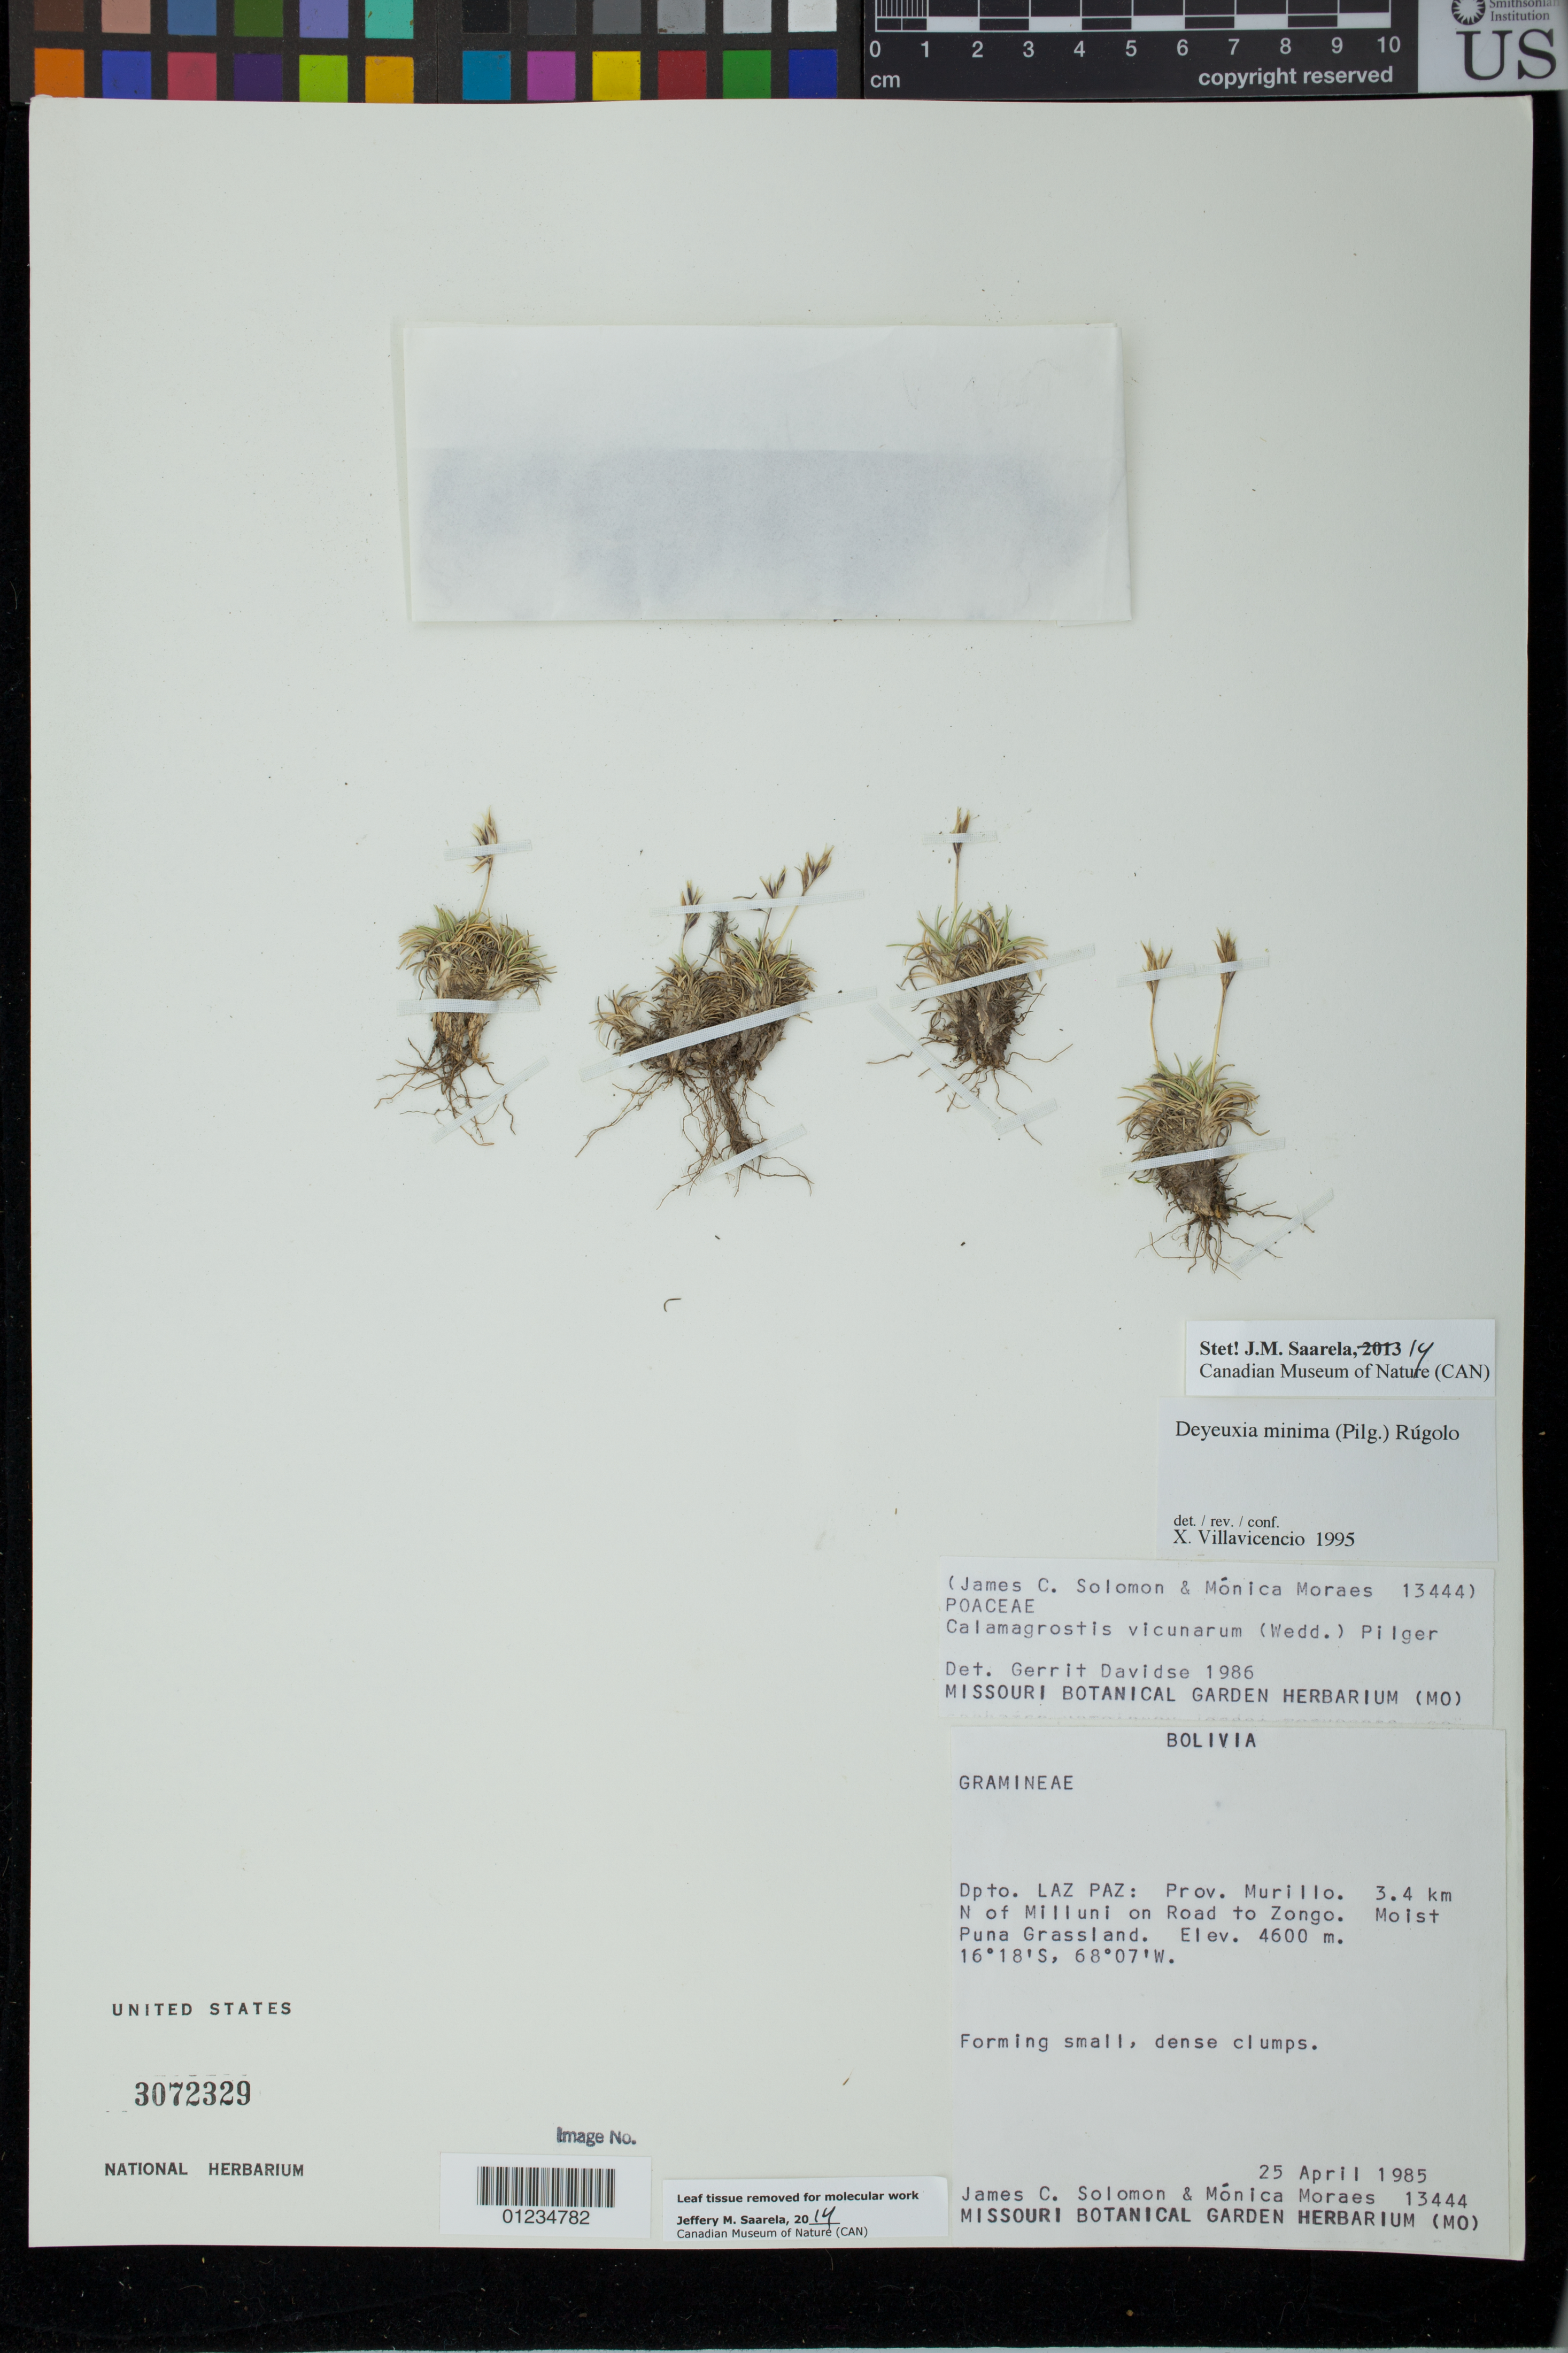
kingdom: Plantae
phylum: Tracheophyta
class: Liliopsida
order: Poales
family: Poaceae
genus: Cinnagrostis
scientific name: Cinnagrostis minima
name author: (Pilg.) P.M. Peterson et al.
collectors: J. C. Solomon & M. Moraes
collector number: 13444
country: Bolivia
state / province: La Paz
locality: Prov. Murillo. 3.4 km N of Milluni on Road to Zongo.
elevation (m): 4600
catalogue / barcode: US 3072329